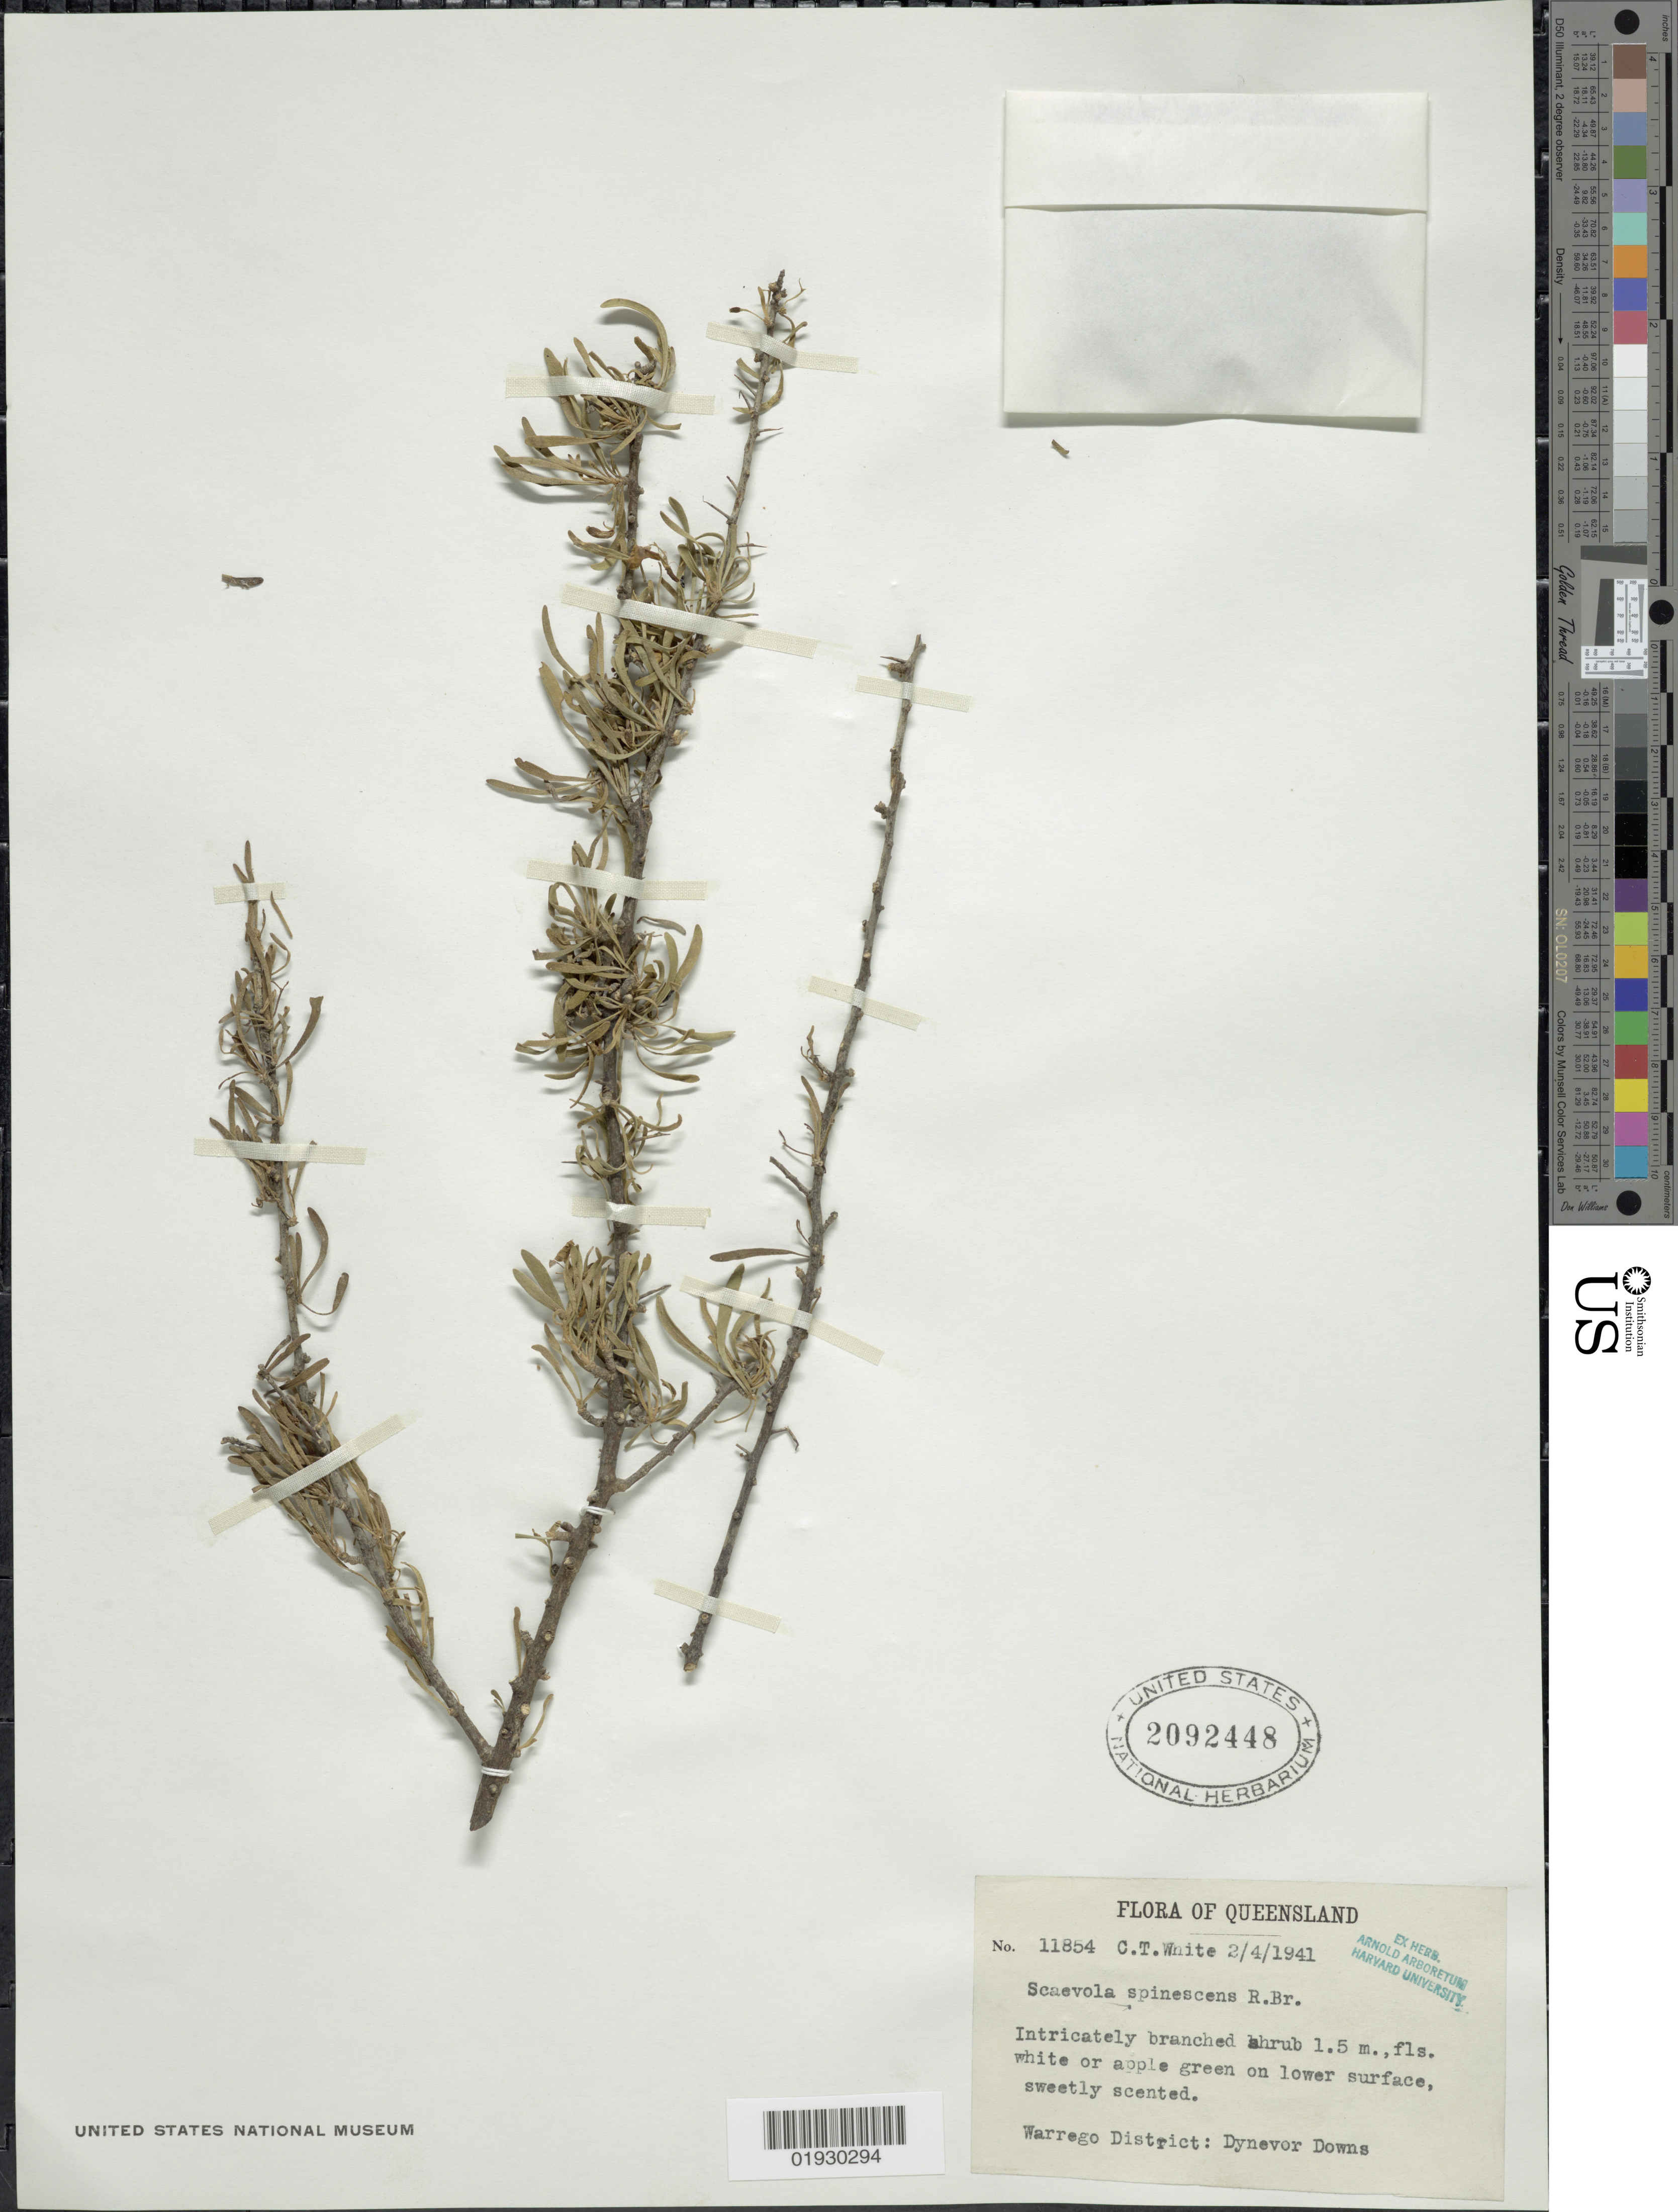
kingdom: Plantae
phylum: Tracheophyta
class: Magnoliopsida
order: Asterales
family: Goodeniaceae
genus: Scaevola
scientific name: Scaevola spinescens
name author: R. Br.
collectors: C. T. White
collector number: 11854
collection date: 1941-04-02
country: Australia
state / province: Queensland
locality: Warrego District: Dynevor Downs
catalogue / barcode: US 2092448